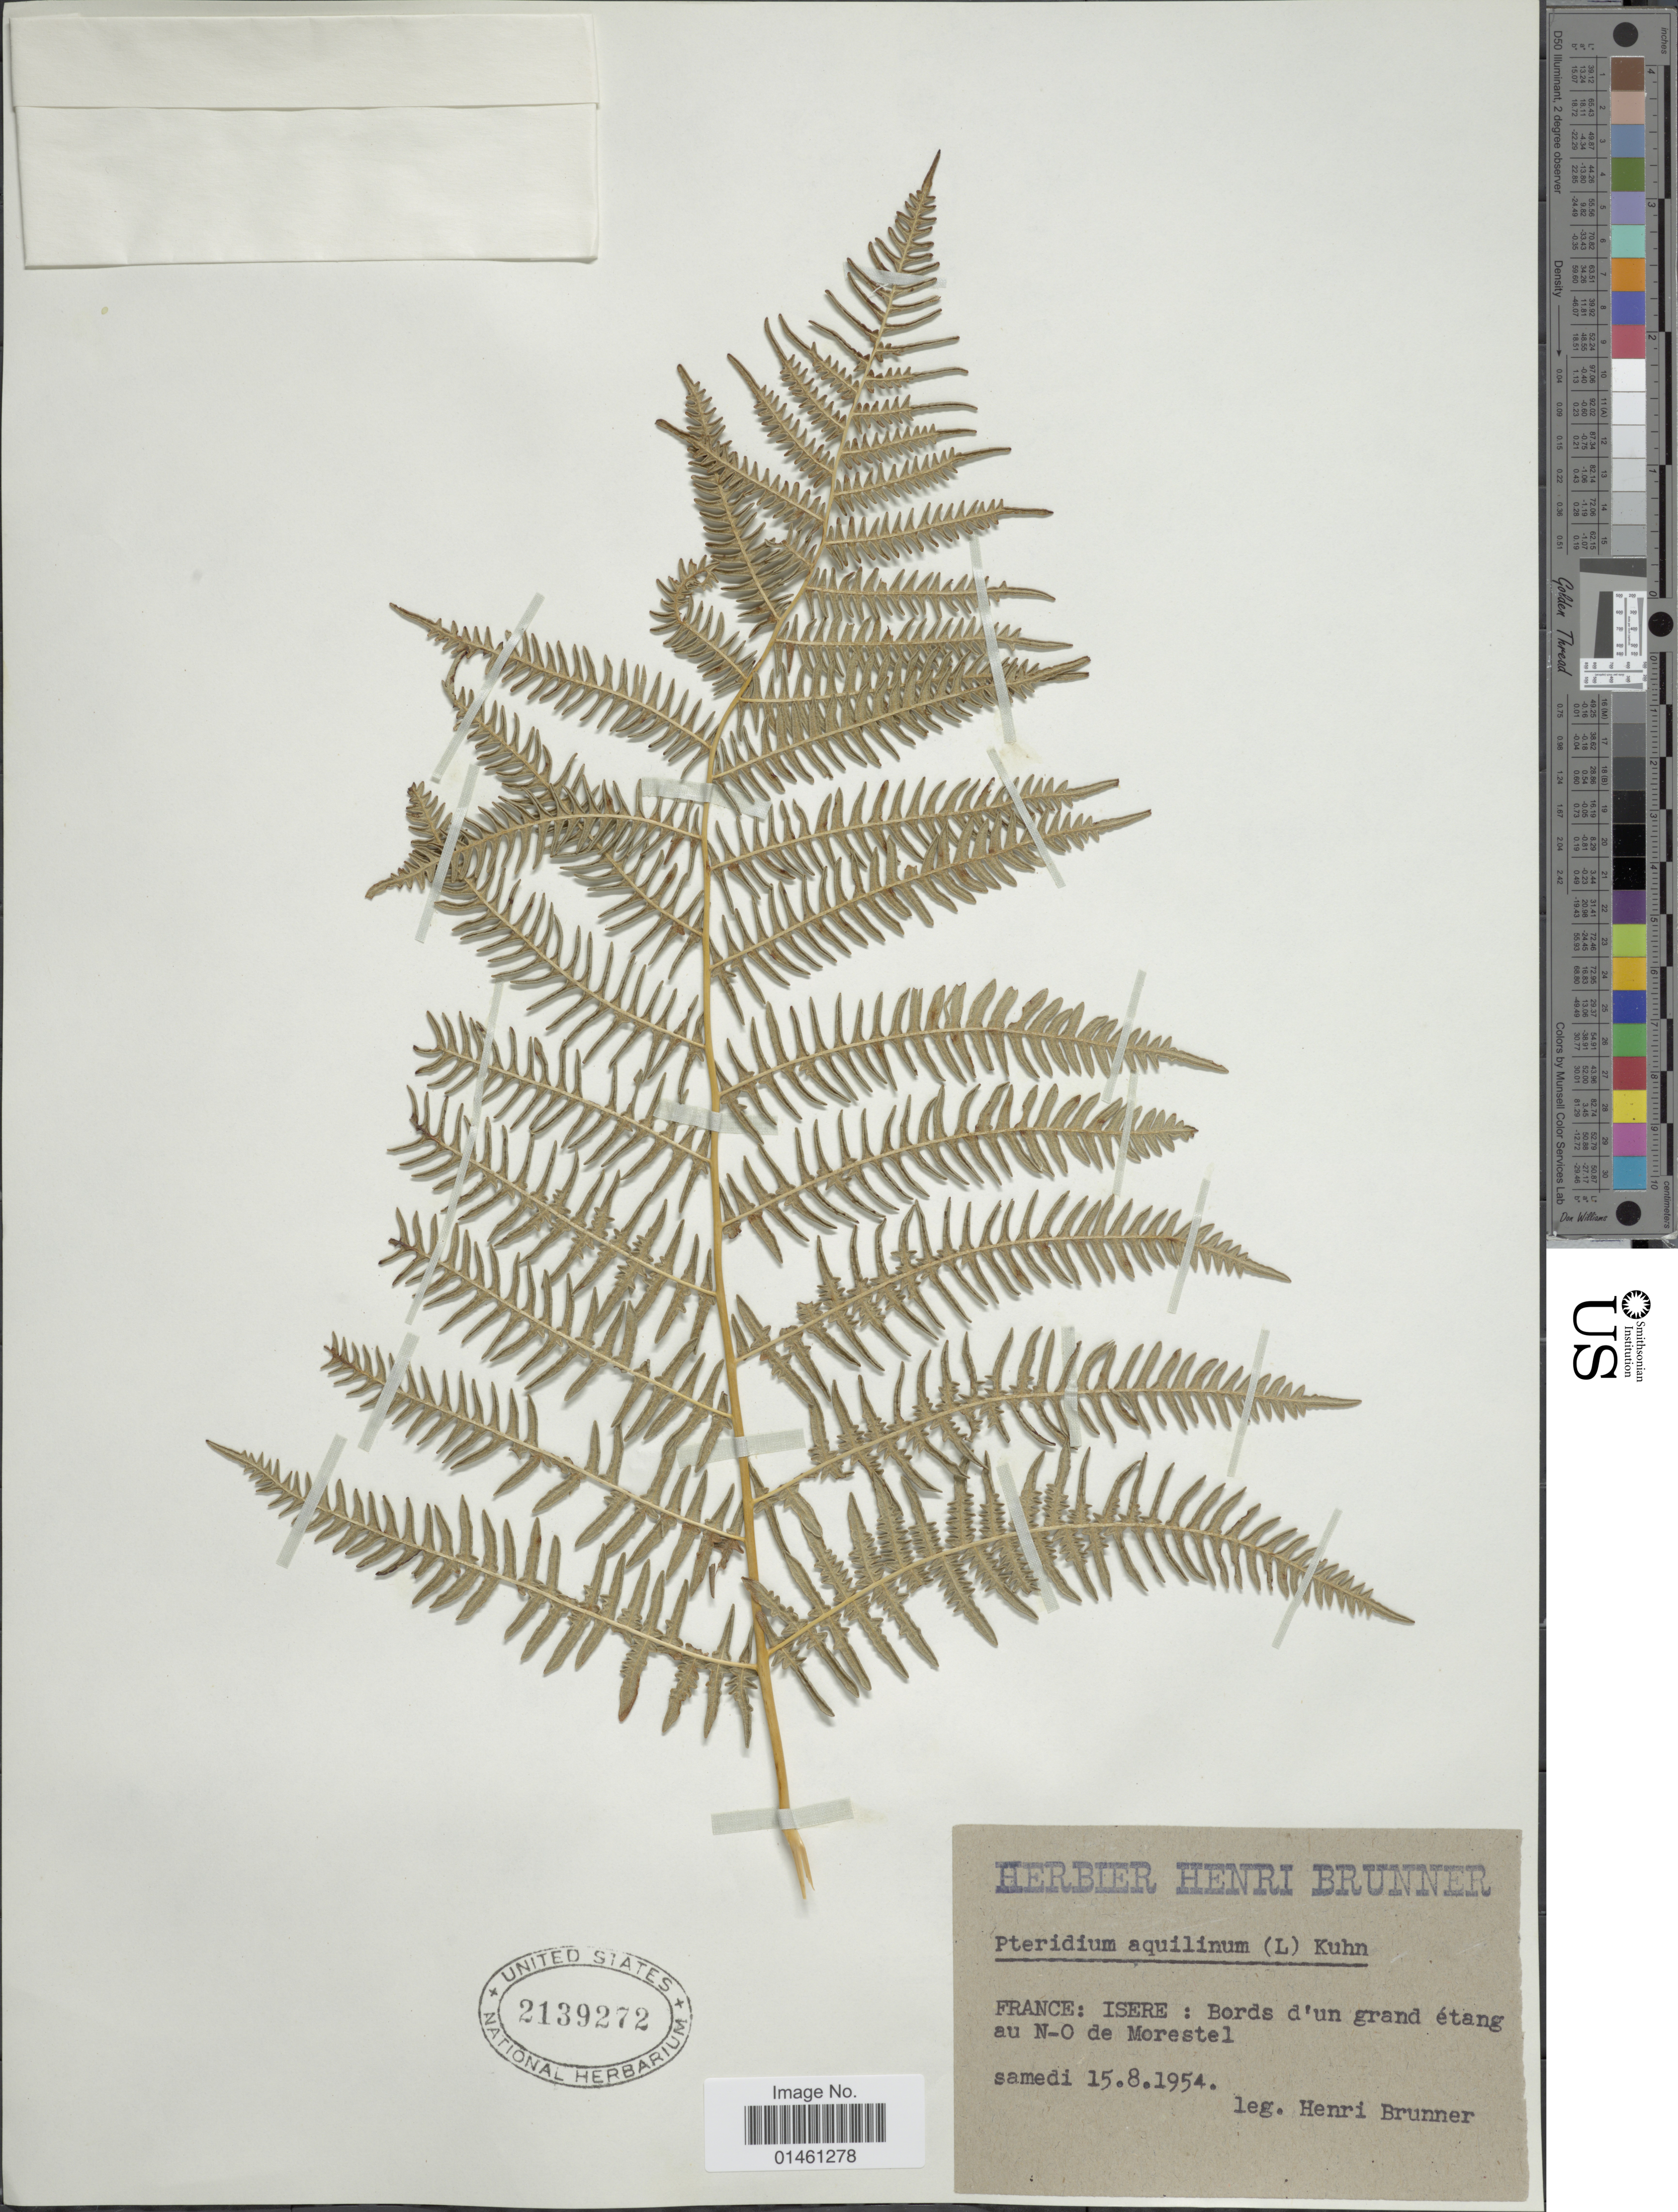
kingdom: Plantae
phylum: Tracheophyta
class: Polypodiopsida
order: Polypodiales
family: Dennstaedtiaceae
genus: Pteridium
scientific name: Pteridium aquilinum var. typicum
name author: R.M. Tryon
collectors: H. Brunner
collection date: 1954-08-15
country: France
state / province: Auvergne-Rhône-Alpes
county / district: Isère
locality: Isere: Bords d'un grand étang au N-O de Morestel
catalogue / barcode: US 2139272